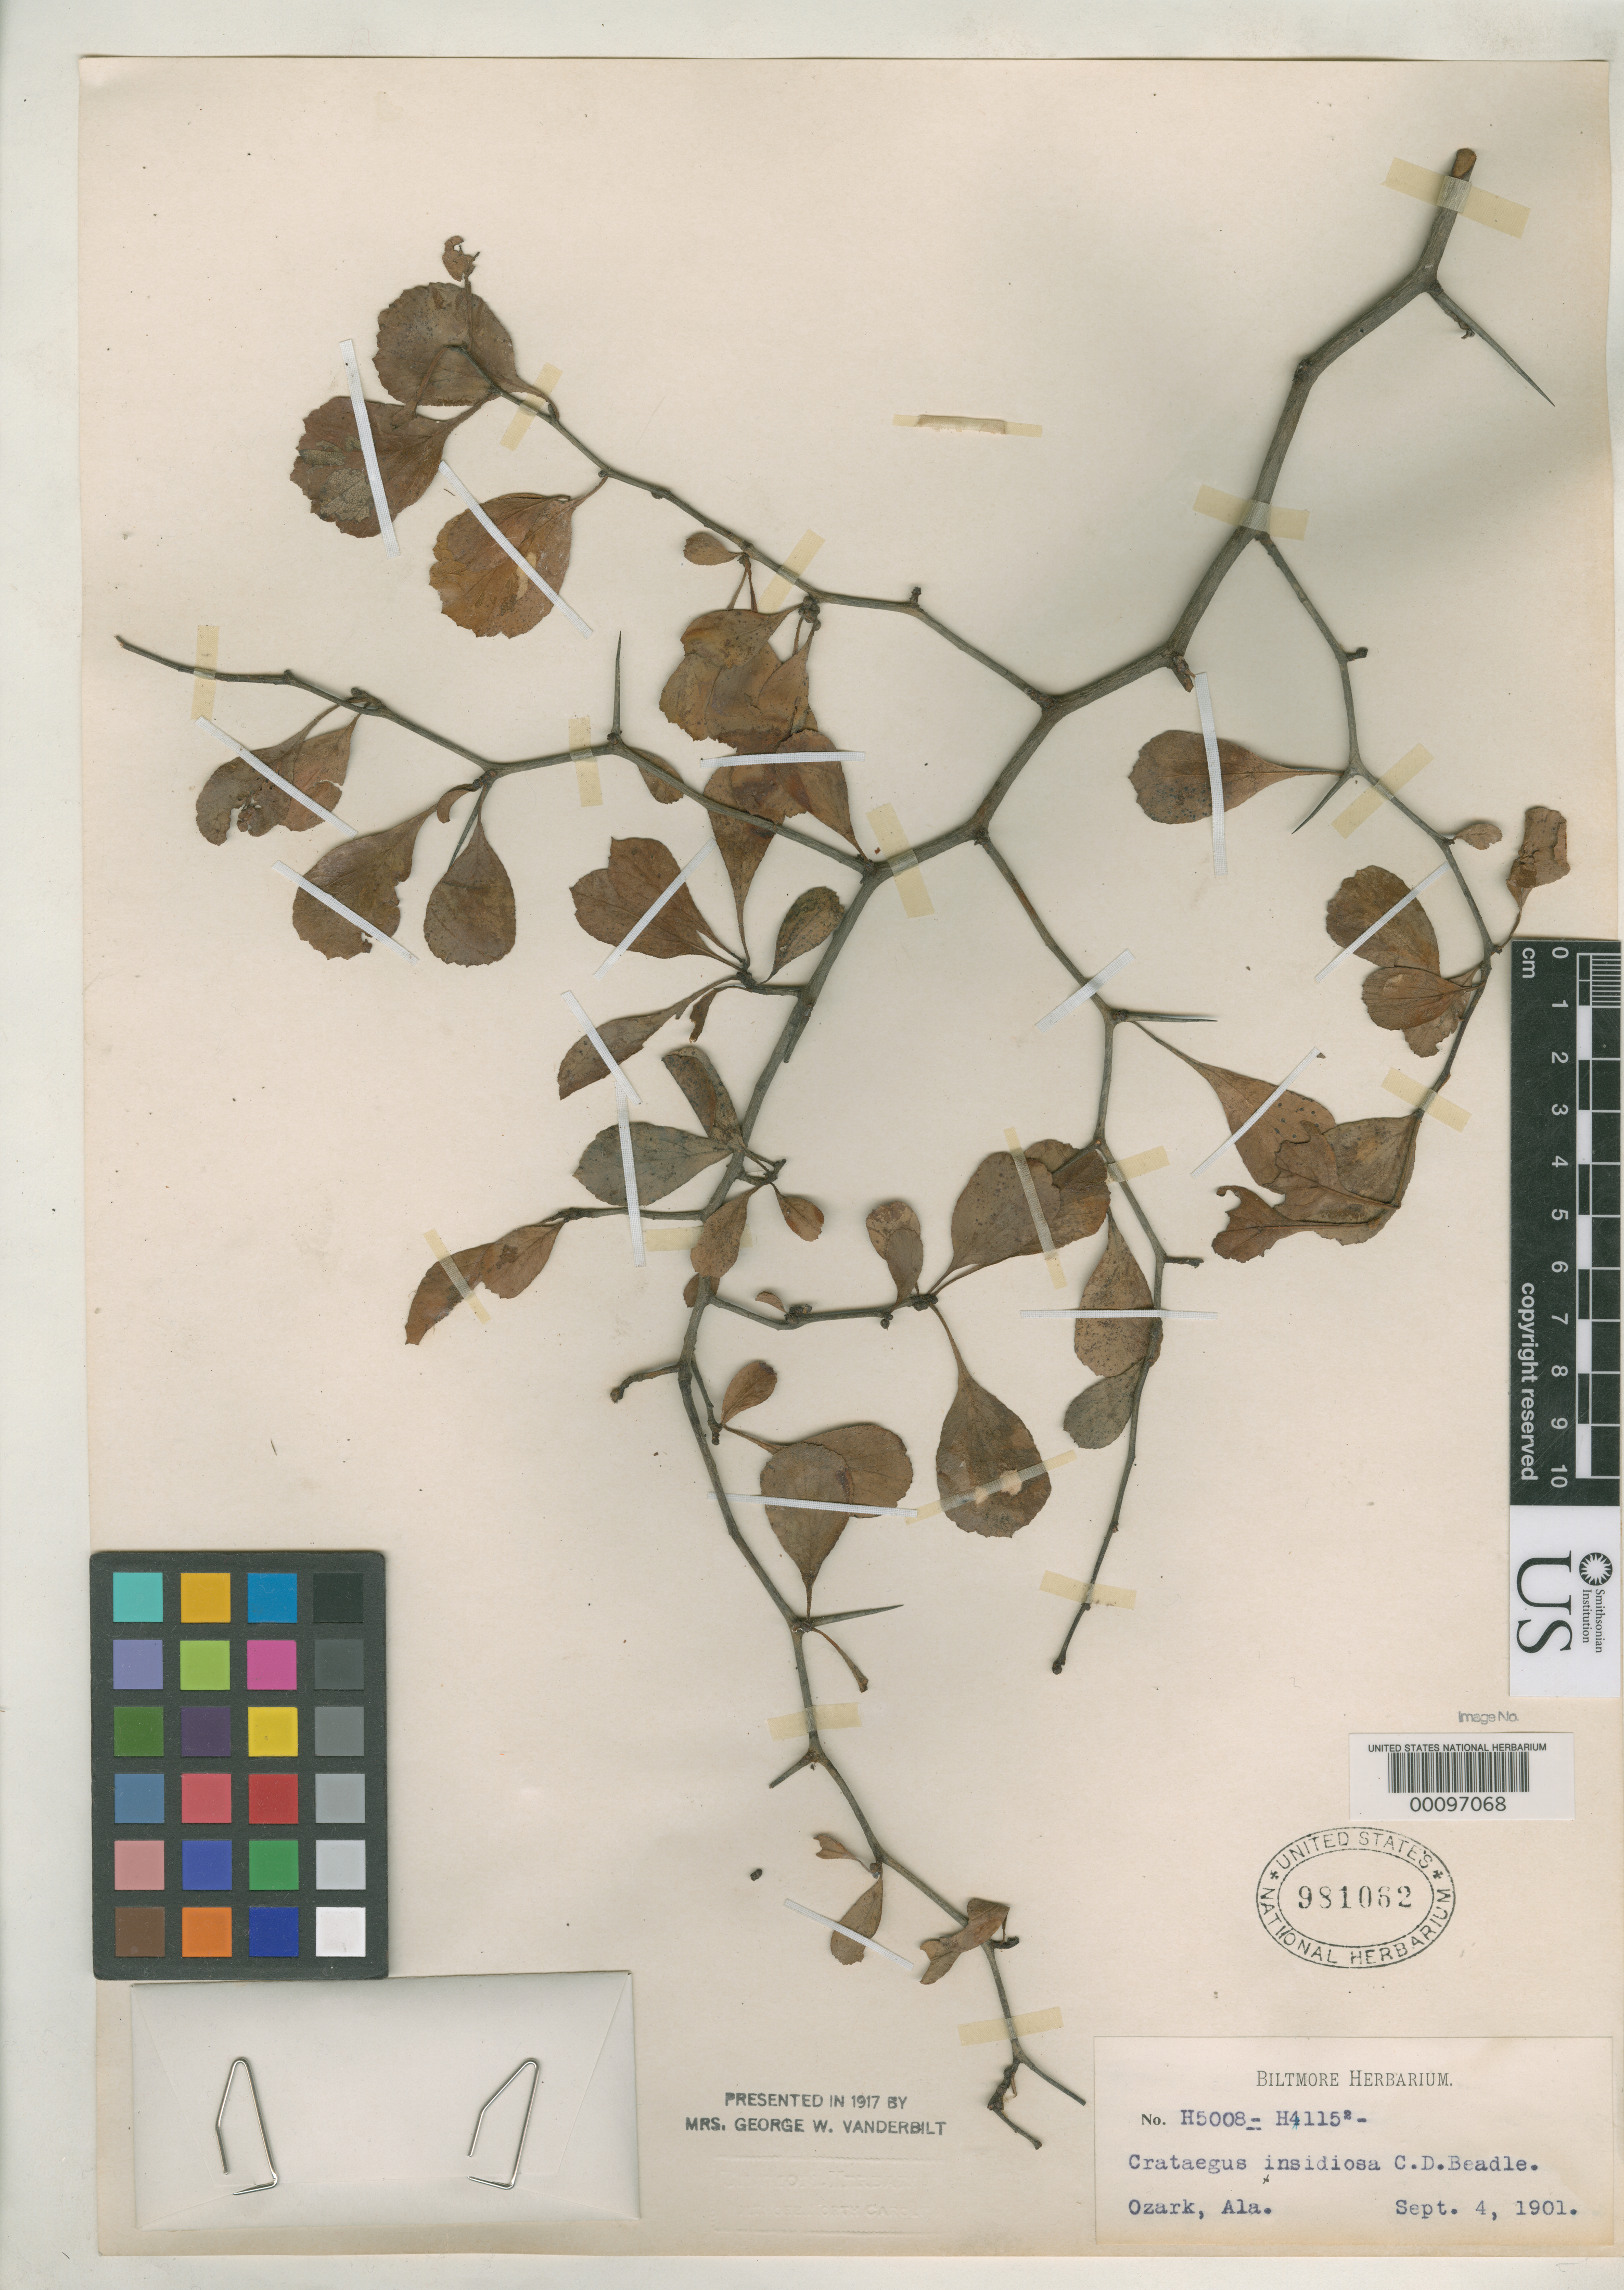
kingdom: Plantae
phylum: Tracheophyta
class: Magnoliopsida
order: Rosales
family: Rosaceae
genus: Crataegus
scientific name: Crataegus insidiosa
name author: Beadle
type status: Syntype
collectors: ex herb. Biltmore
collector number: H 5008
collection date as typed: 04 Sep 1901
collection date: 1901-09-04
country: United States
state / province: Alabama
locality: Ozark.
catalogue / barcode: US 981062